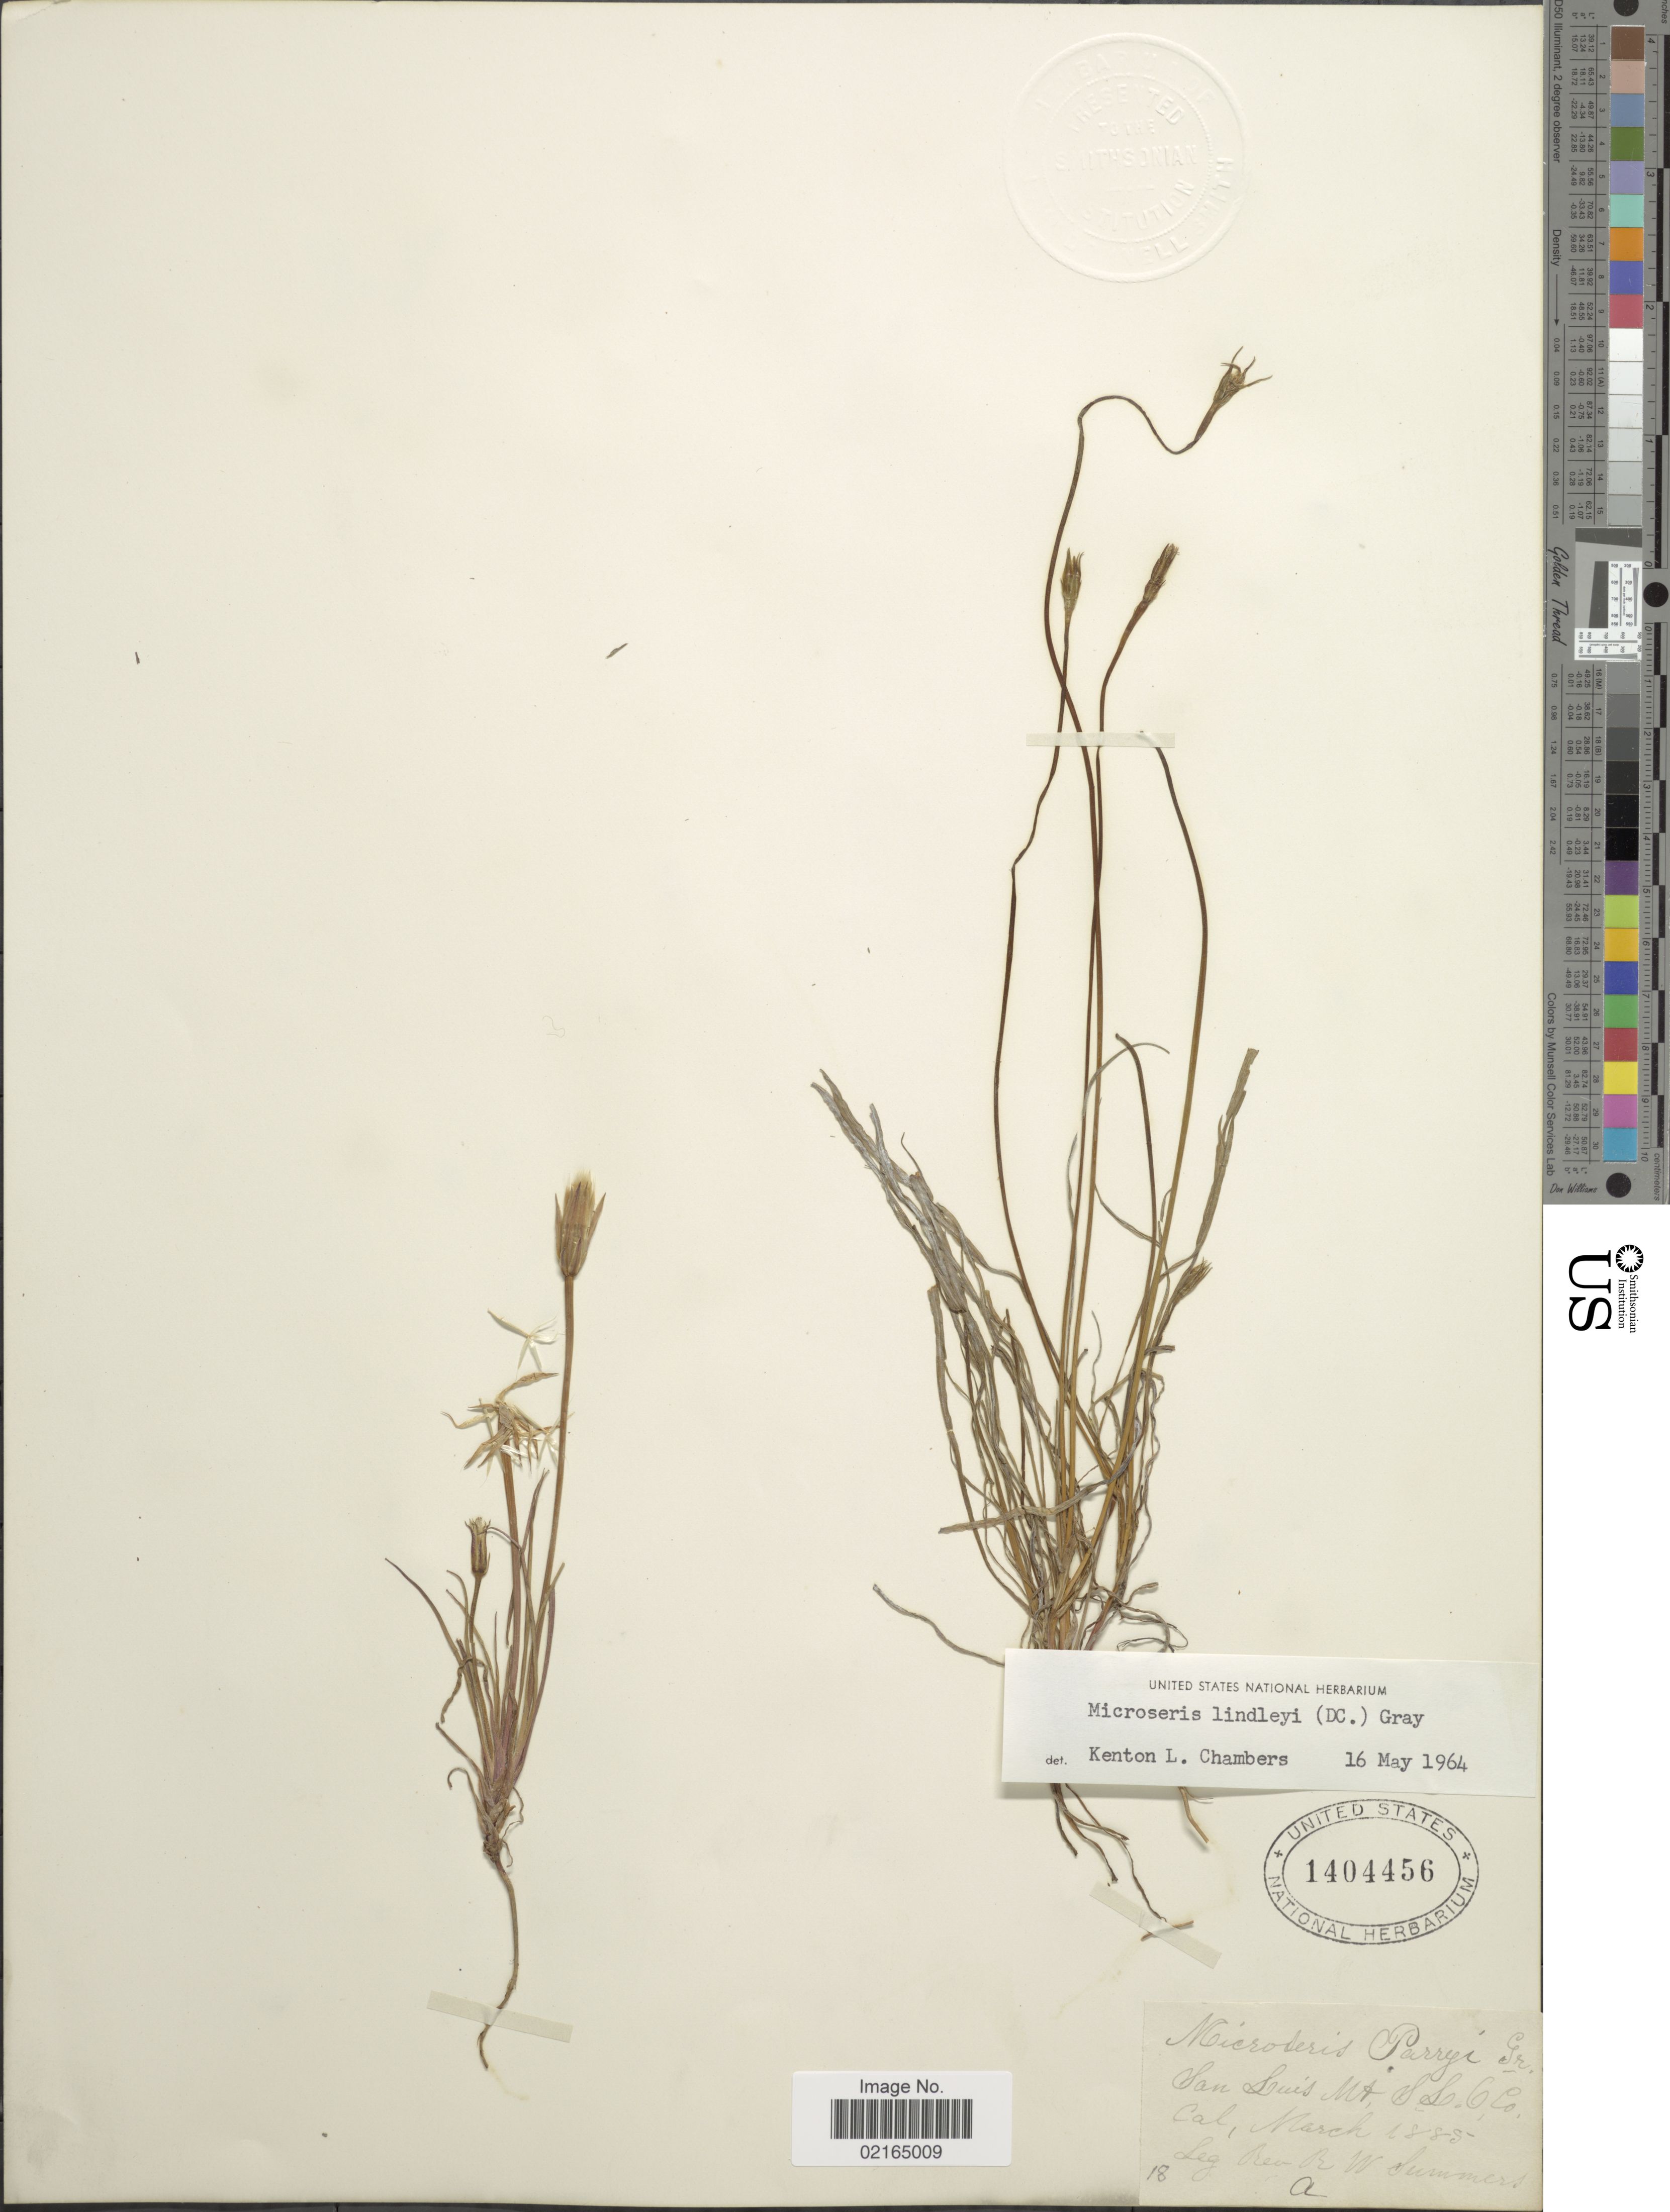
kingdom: Plantae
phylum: Tracheophyta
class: Magnoliopsida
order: Asterales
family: Asteraceae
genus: Uropappus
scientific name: Uropappus lindleyi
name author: (DC.) Nutt.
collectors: R. Summers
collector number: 18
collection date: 1885-03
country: United States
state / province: California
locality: San Luis Mt. S.L.C. Co.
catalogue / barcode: US 1404456